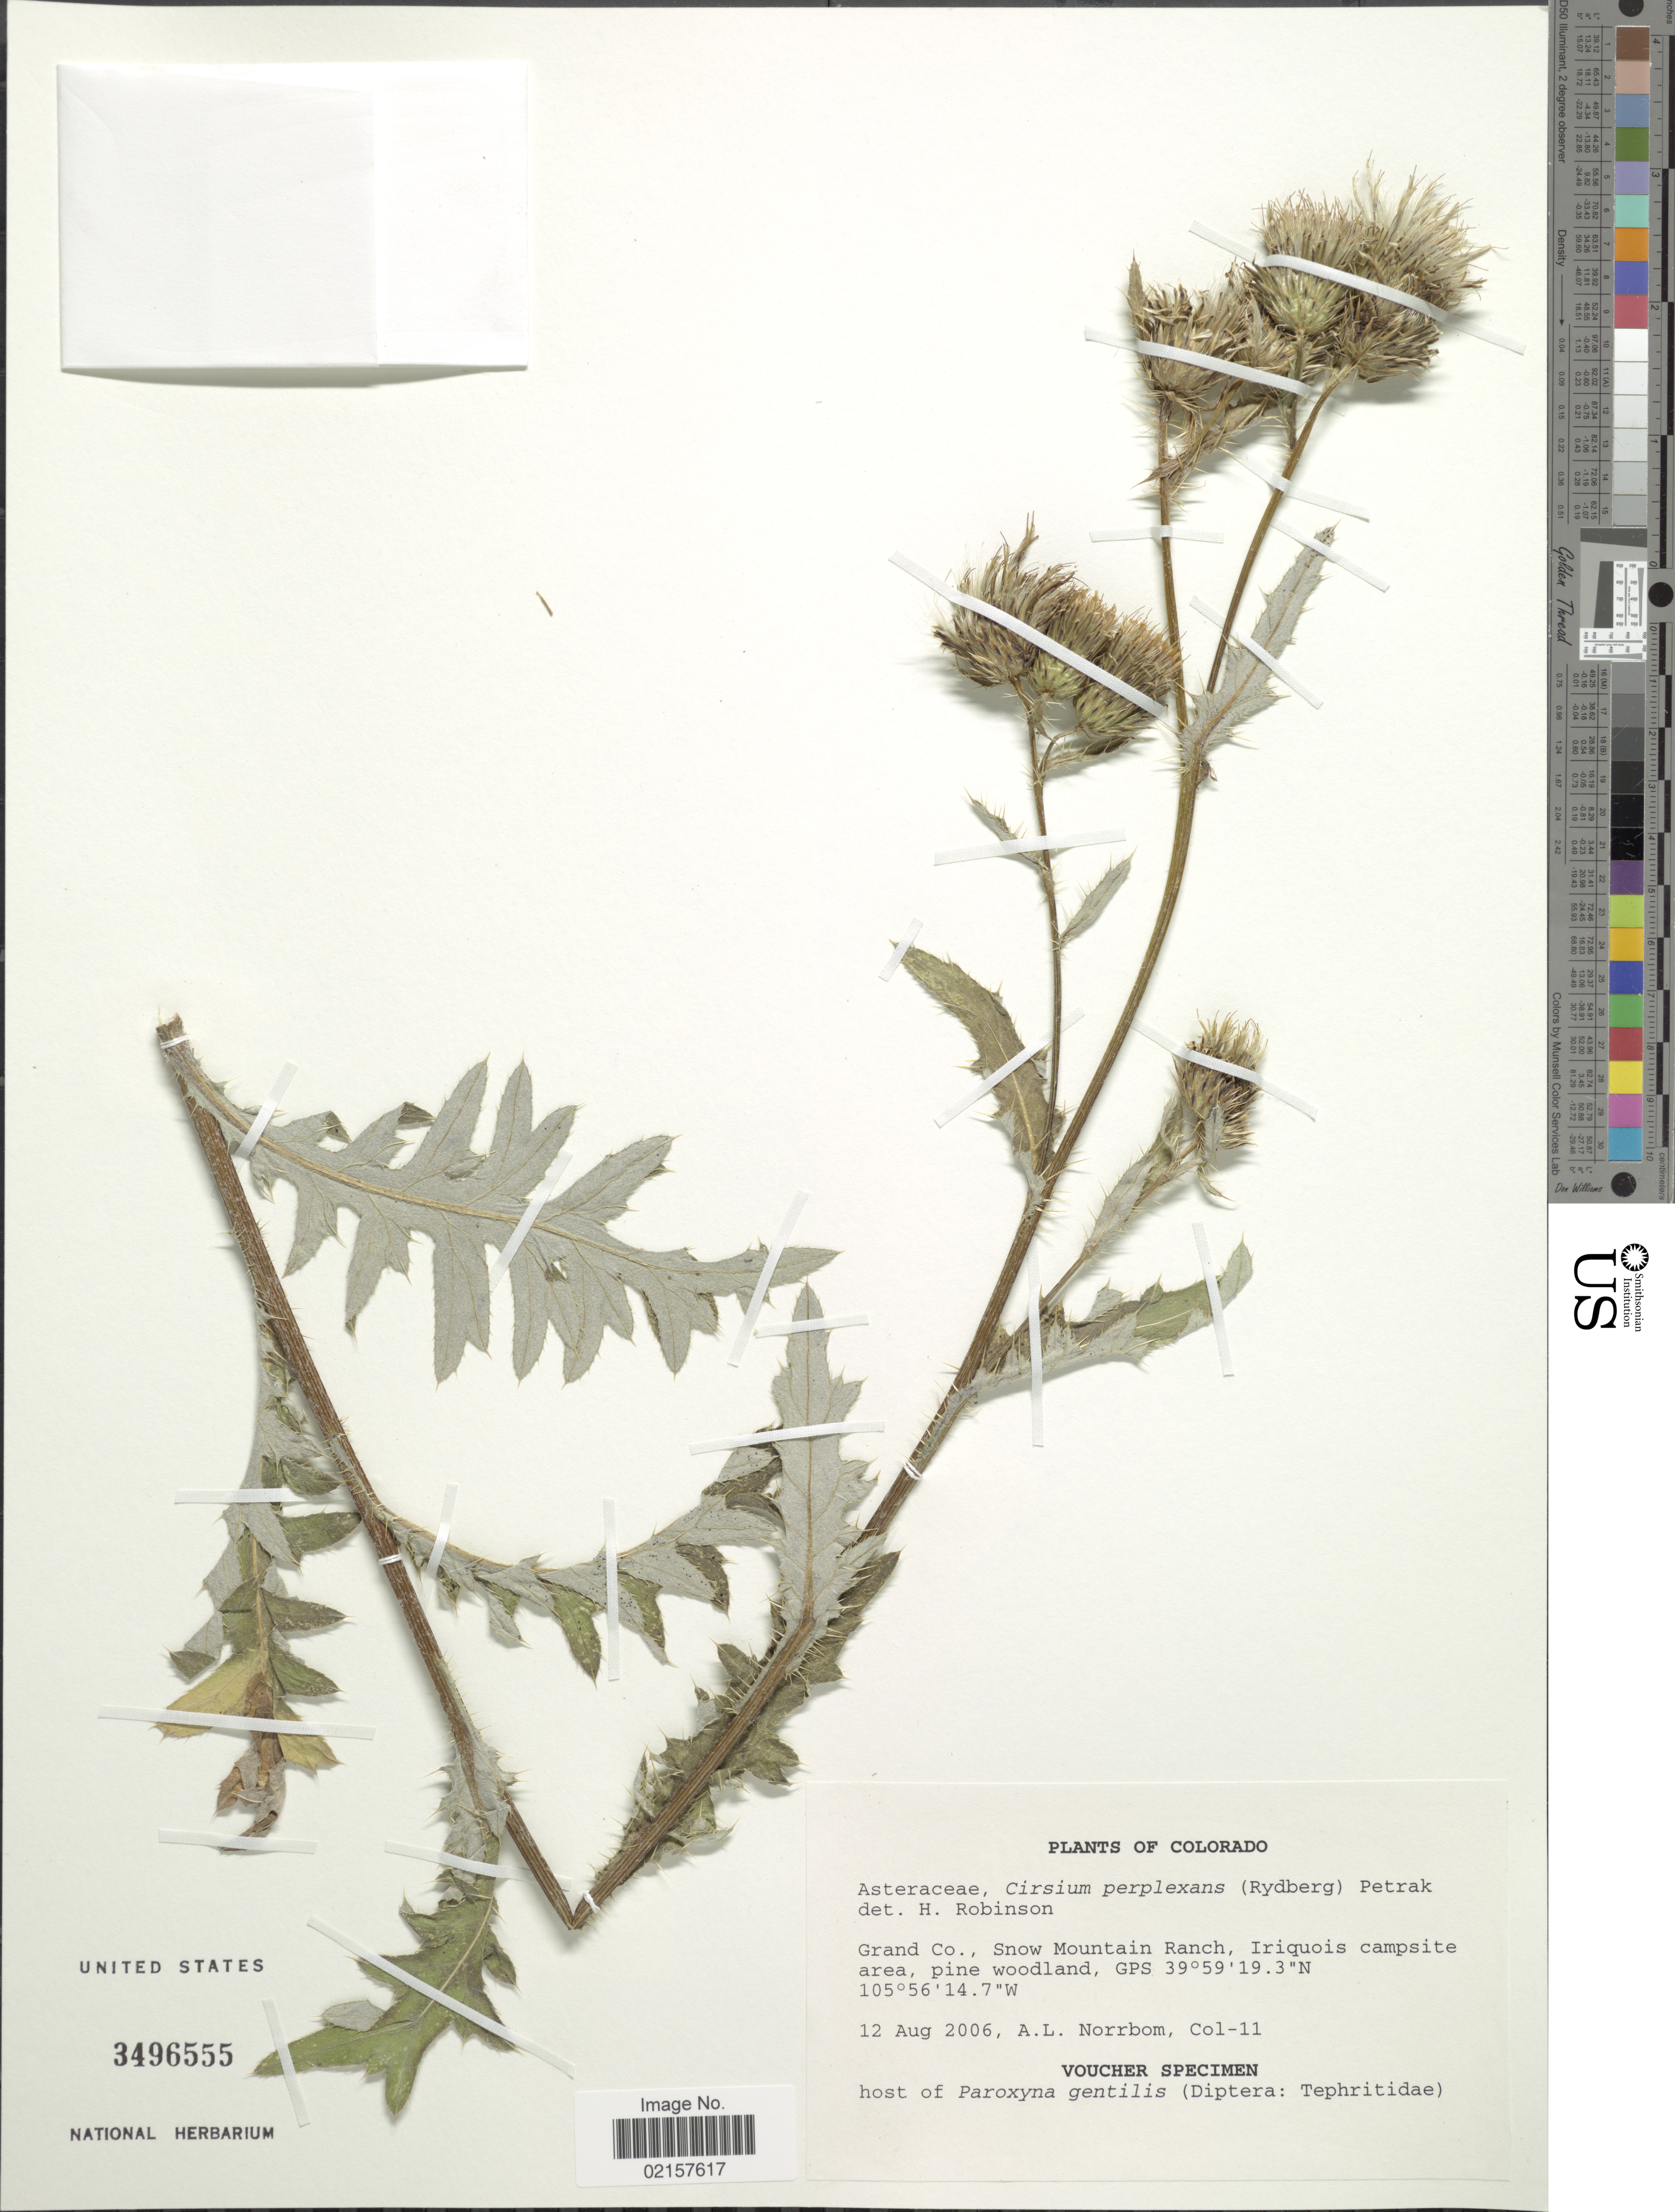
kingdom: Plantae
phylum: Tracheophyta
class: Magnoliopsida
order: Asterales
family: Asteraceae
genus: Cirsium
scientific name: Cirsium perplexans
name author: (Rydb.) Petr.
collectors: A. L. Norrbom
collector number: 11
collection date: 2006-08-12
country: United States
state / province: Colorado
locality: Grand Co., Snow Mountain Ranch, Iriquois campsite area, pine woodland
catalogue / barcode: US 3496555